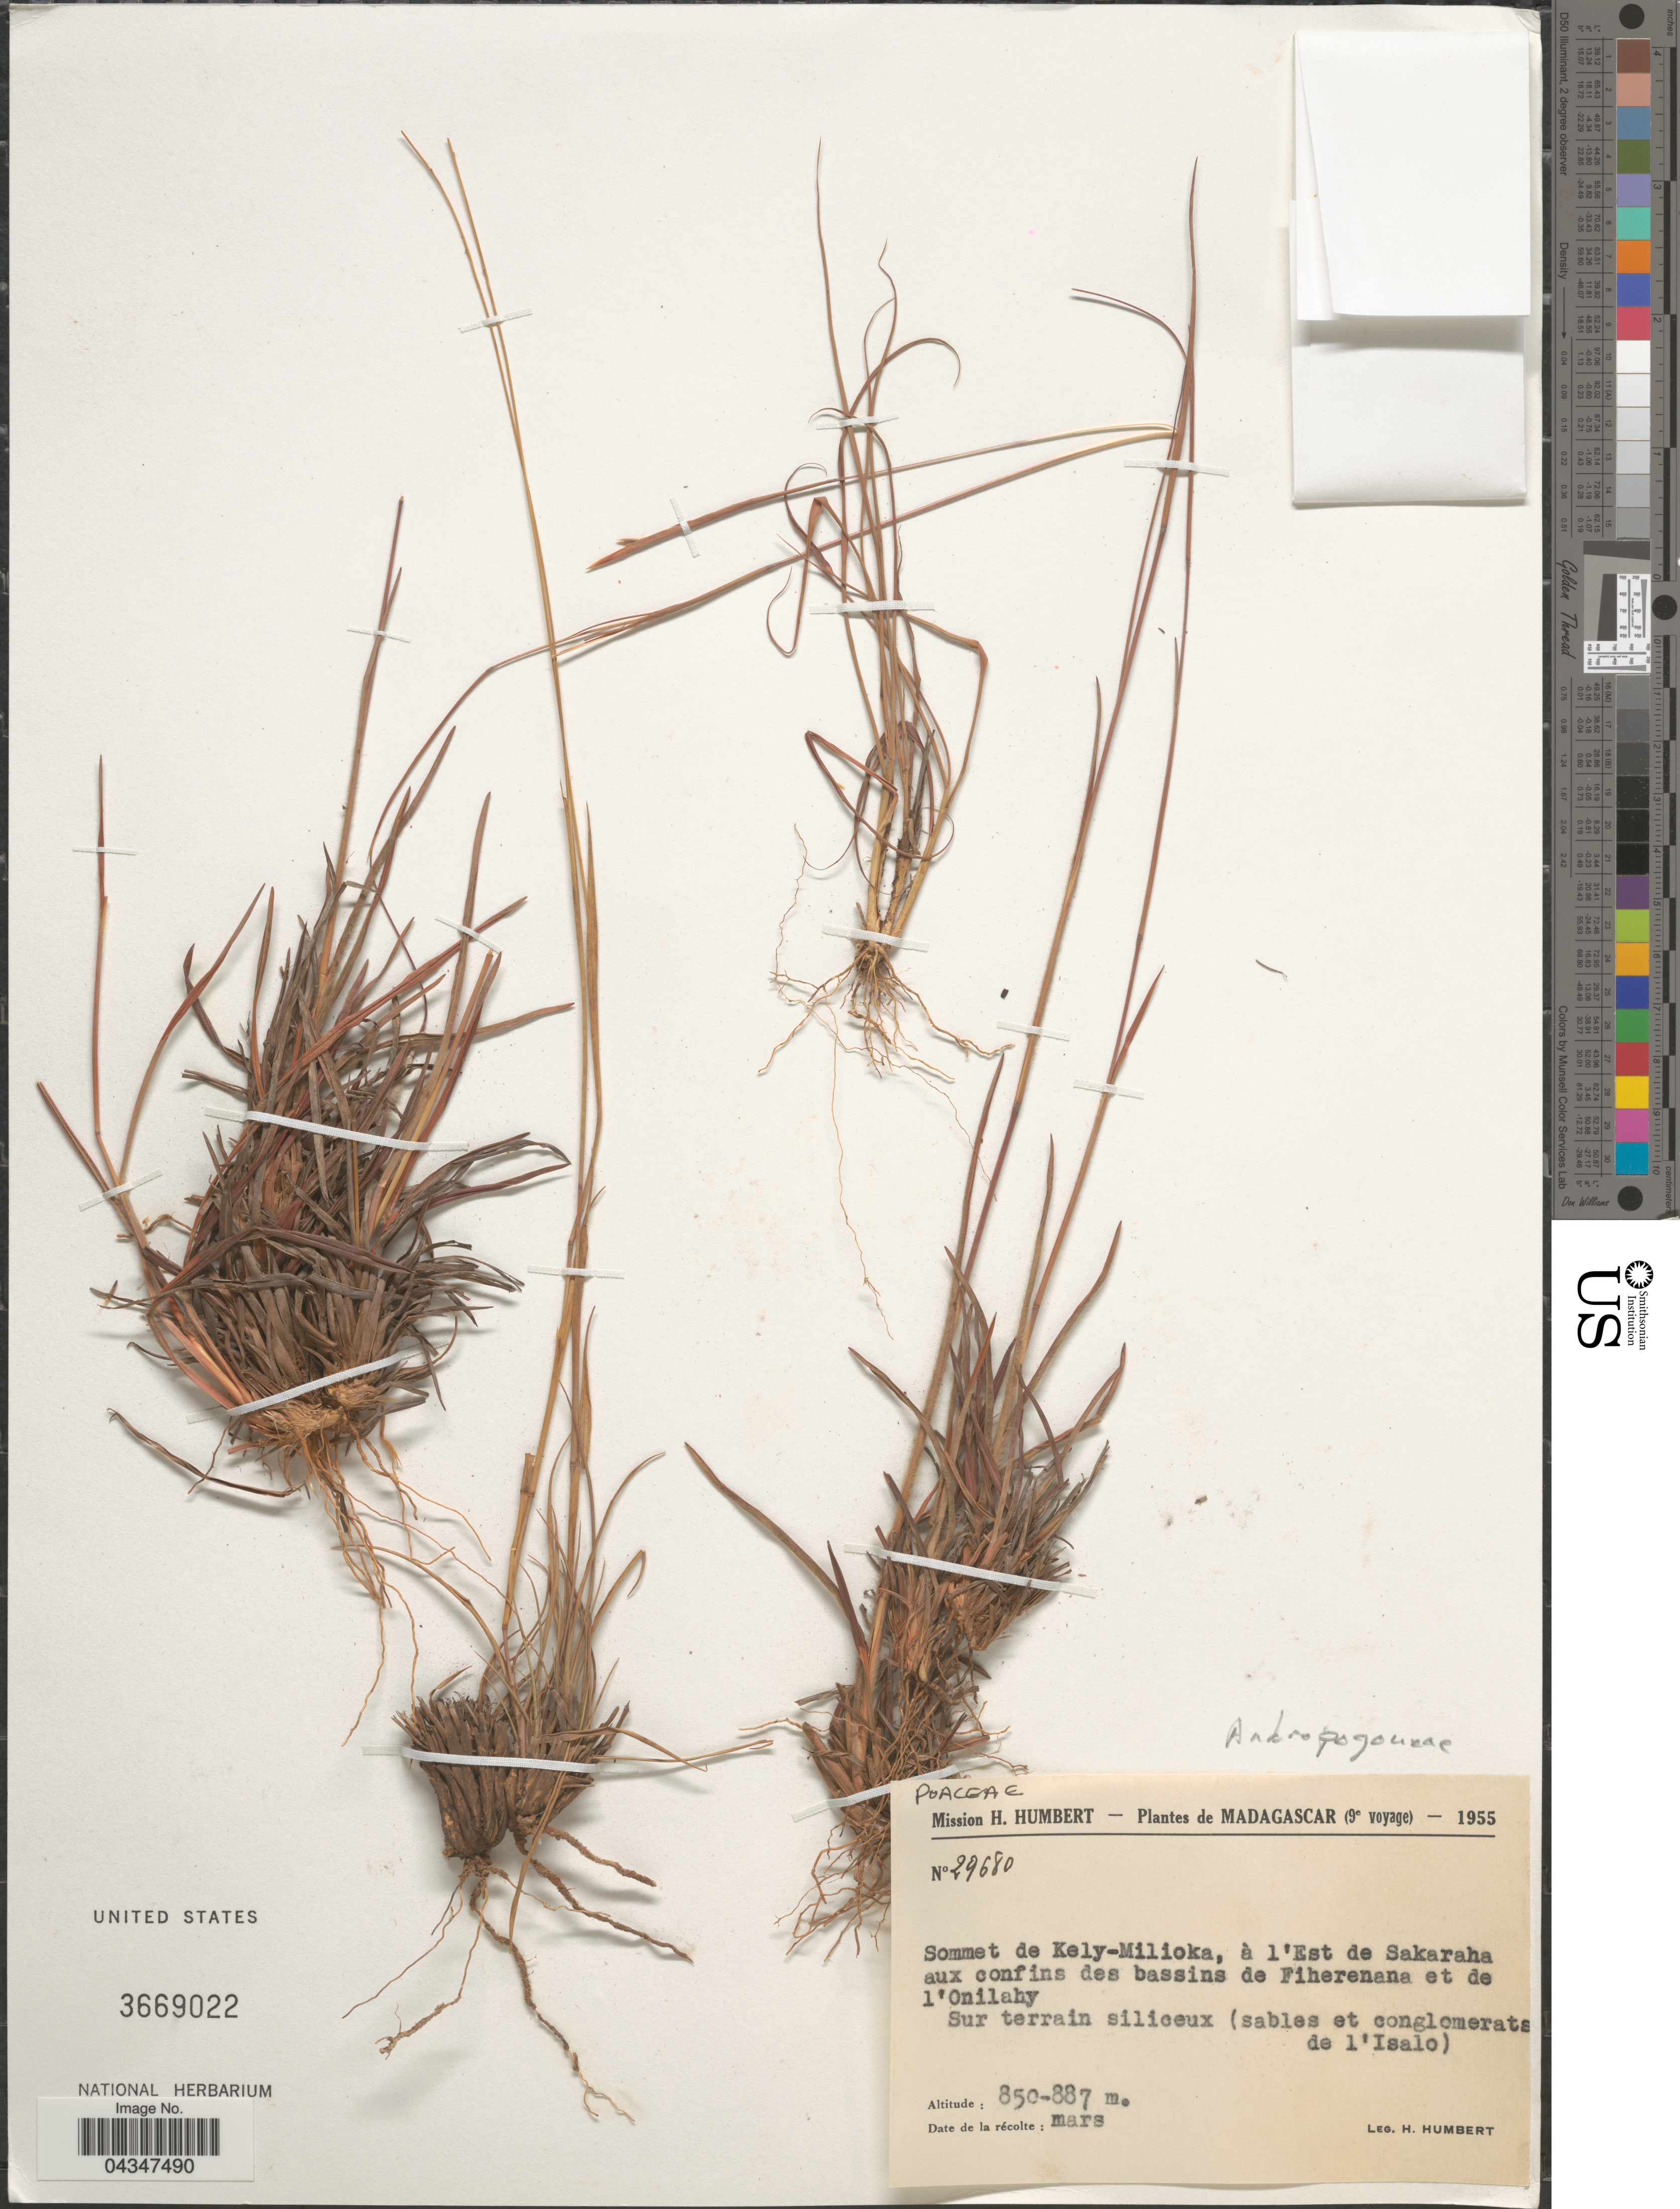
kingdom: Plantae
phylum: Tracheophyta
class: Liliopsida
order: Poales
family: Poaceae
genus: Andropogon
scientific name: Andropogon sp.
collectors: H. Humbert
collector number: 29680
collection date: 1955-03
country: Madagascar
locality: Sommet de Kely-Milioka, à l'Est de Sakaraha aux confins des bassins de Fiherenana et de l'Onilahy. Sur terrain siliceux (sables et conglomerate de l'Isalo).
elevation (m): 850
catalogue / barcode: US 3669022